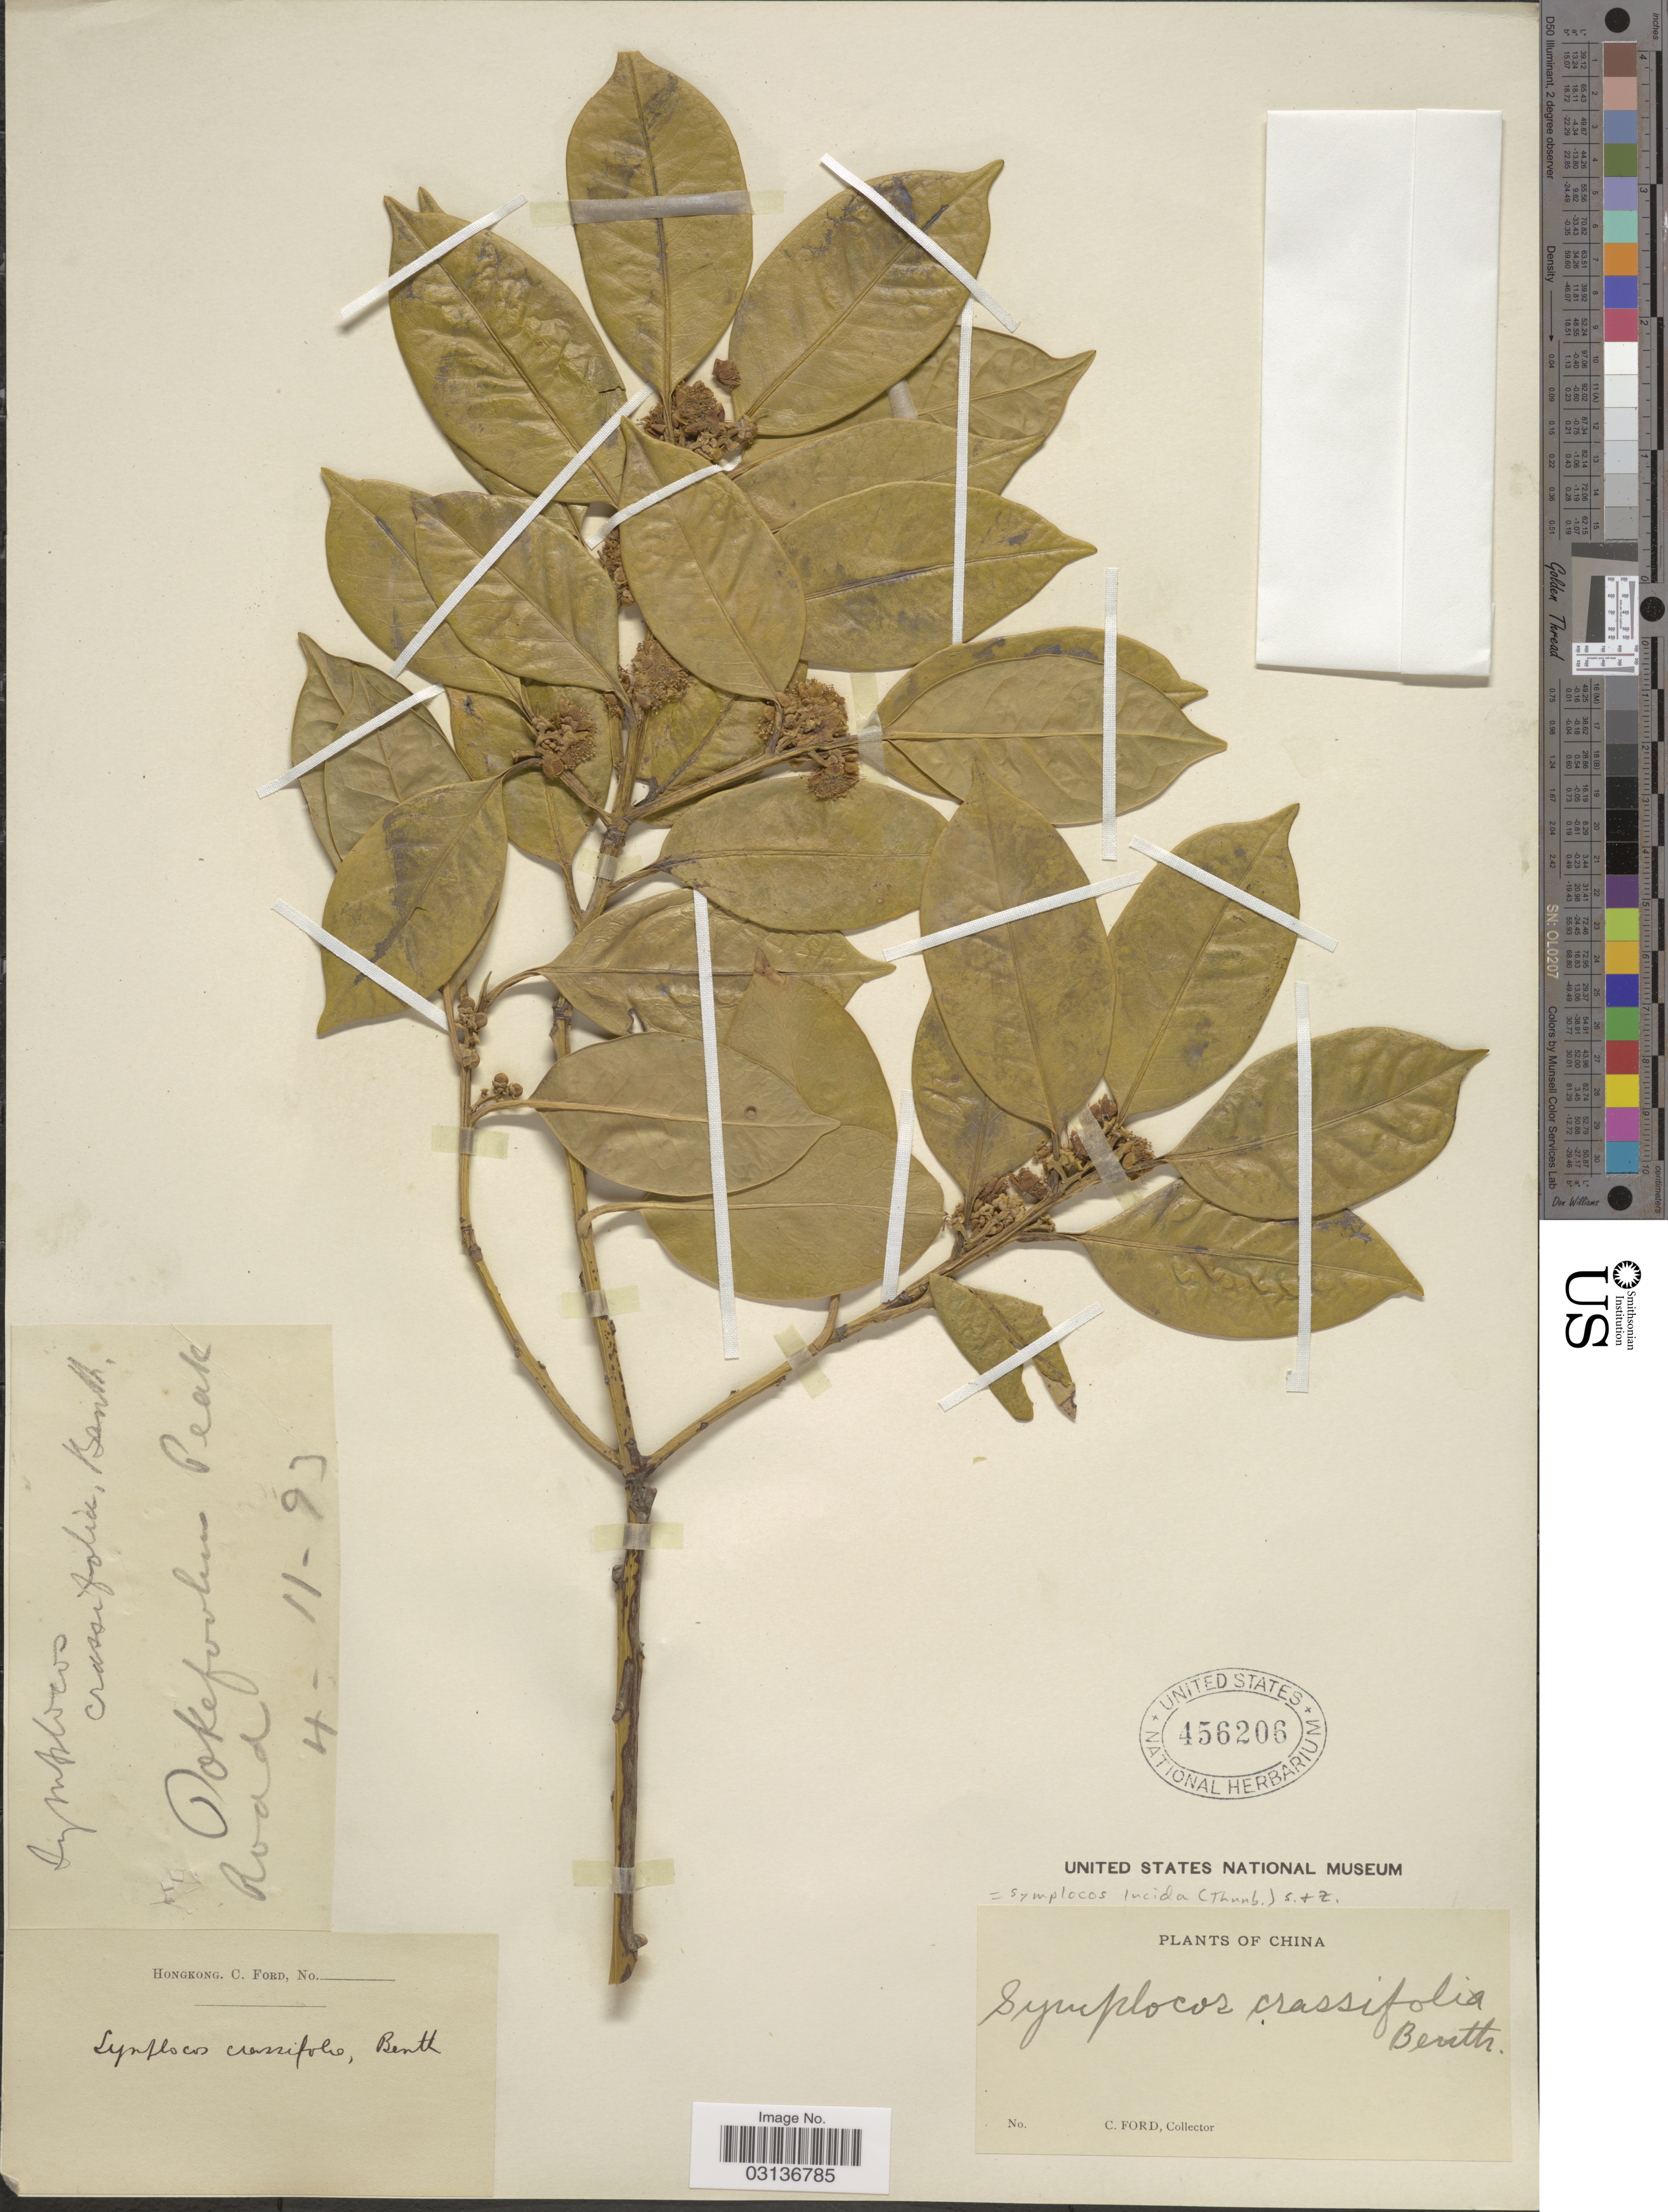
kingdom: Plantae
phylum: Tracheophyta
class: Magnoliopsida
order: Ericales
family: Symplocaceae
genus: Symplocos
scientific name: Symplocos lucida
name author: (Thurb.) Siebold & Zucc.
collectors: C. Ford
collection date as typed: Transcribed d/m/y: 4/11/93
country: China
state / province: Hong Kong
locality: Dokefookin [interpreted] Peak Road.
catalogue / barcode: US 456206